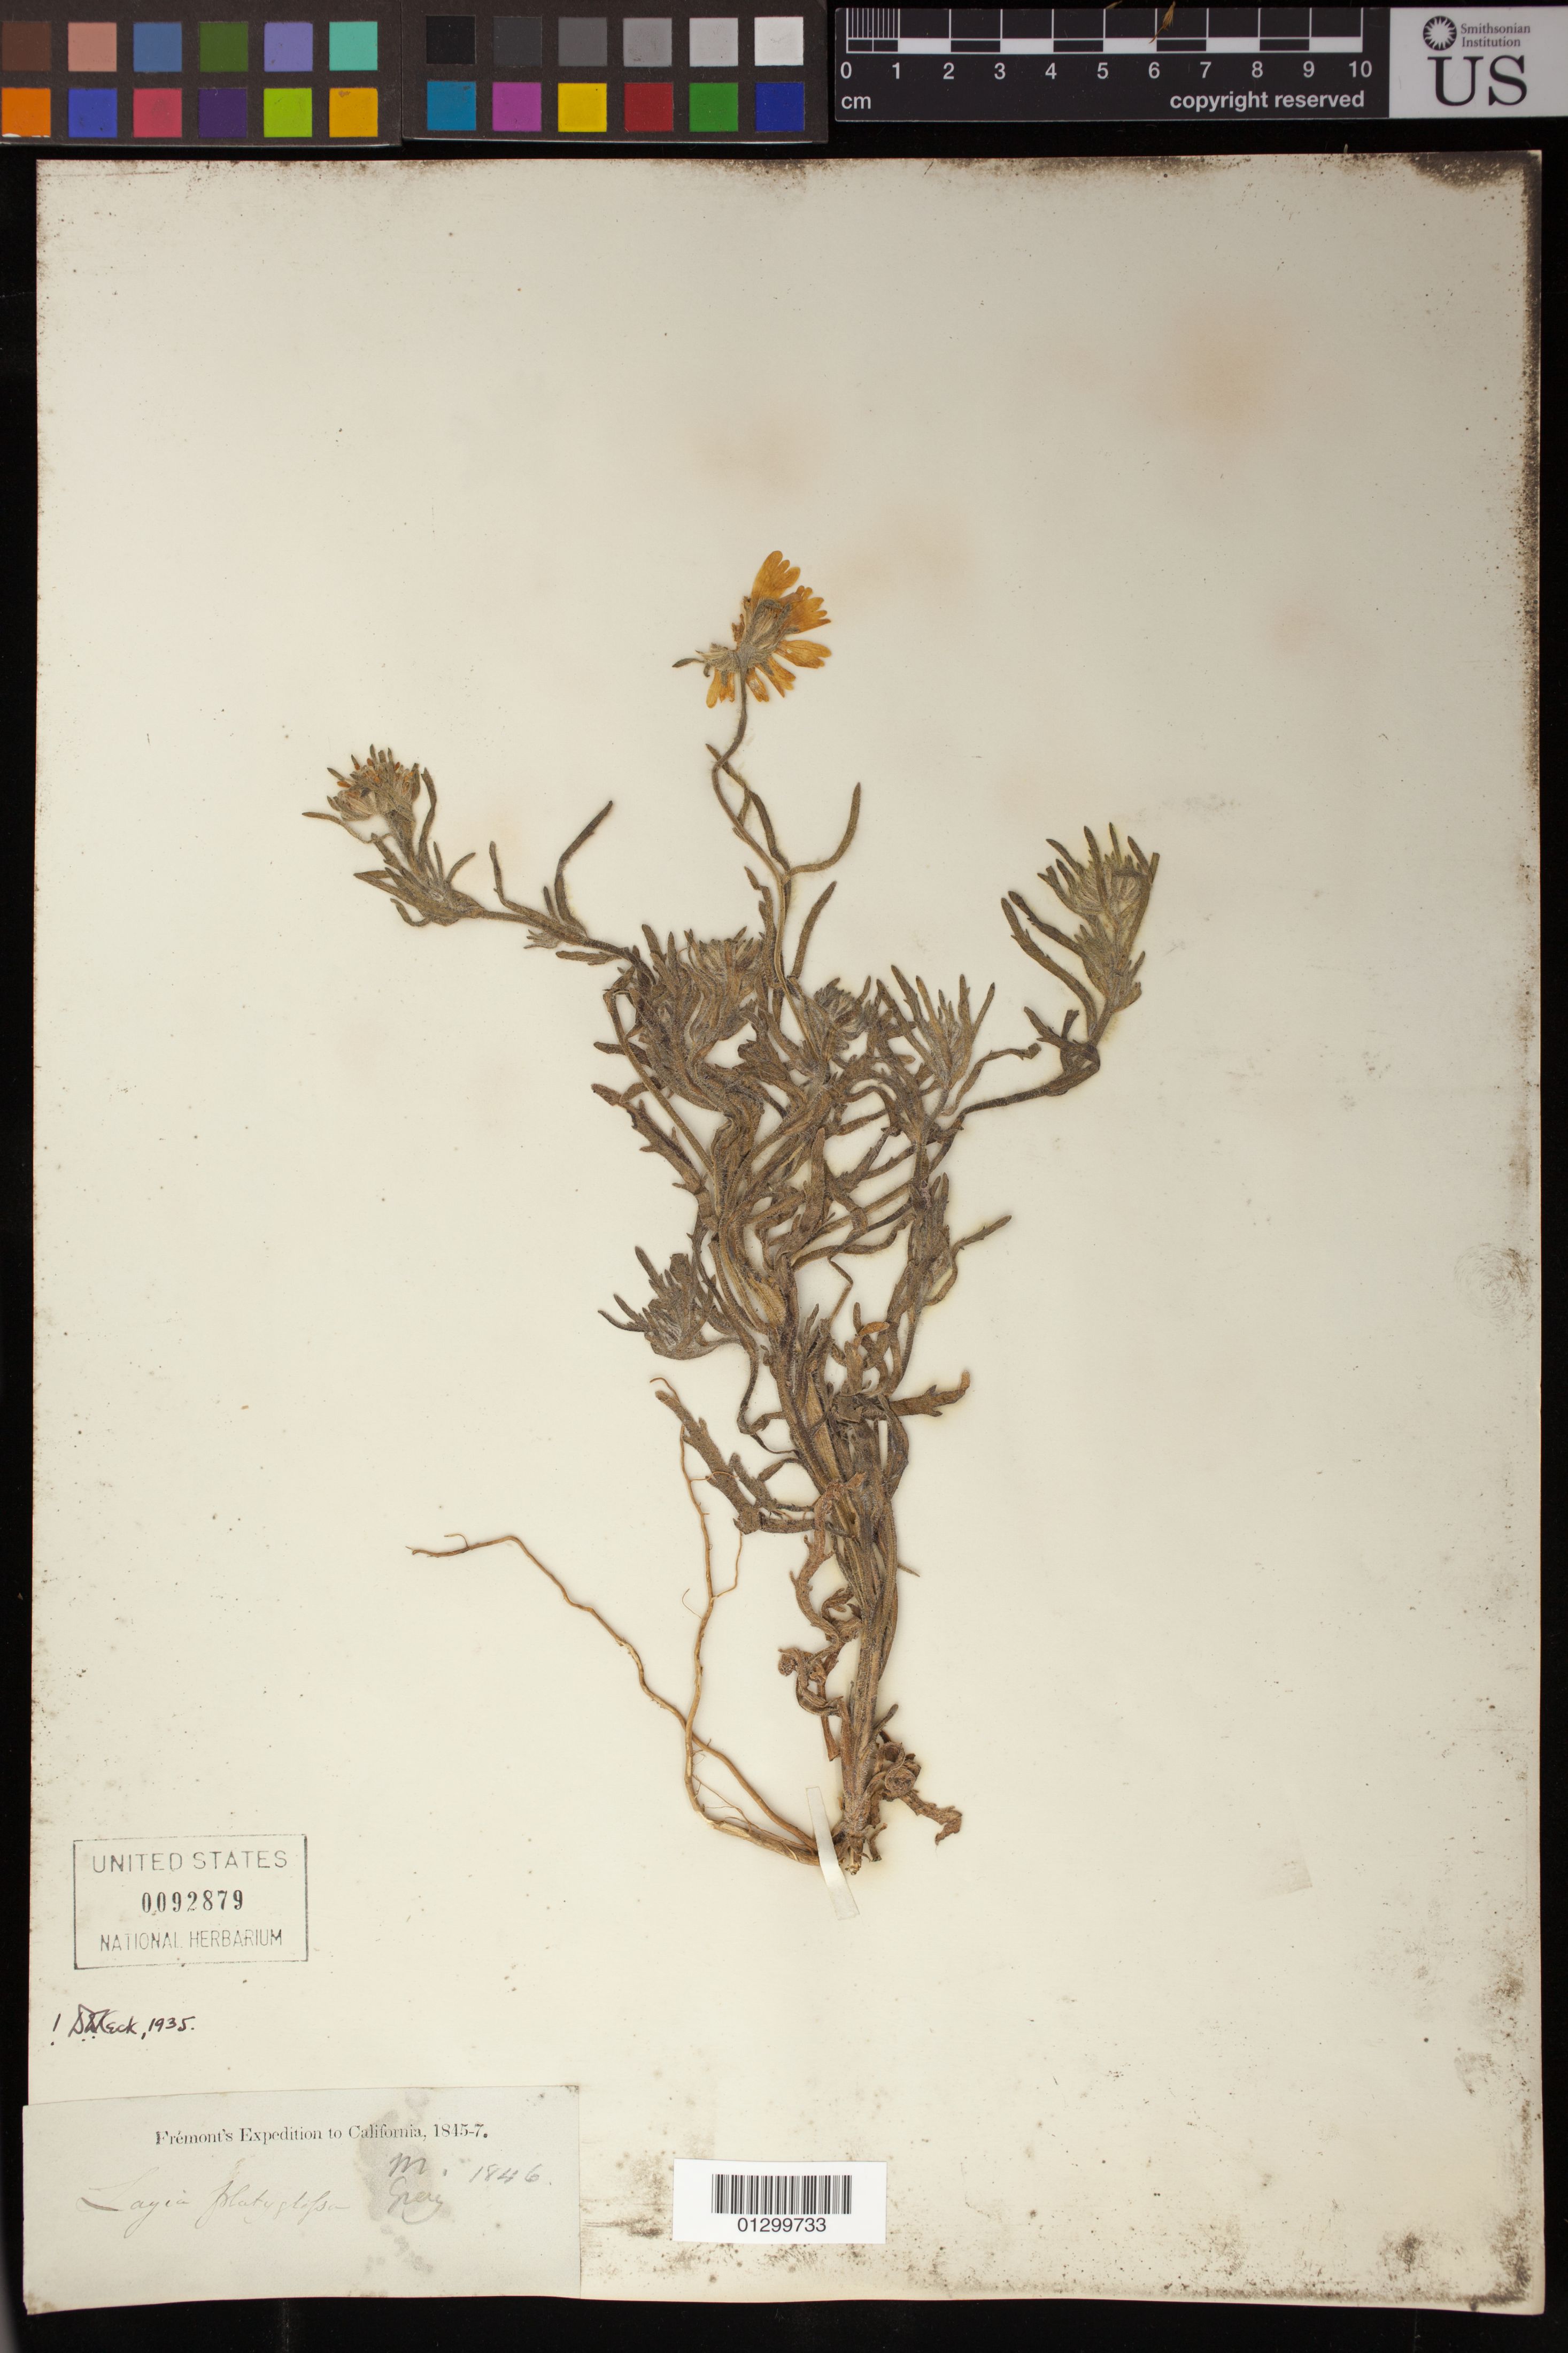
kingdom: Plantae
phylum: Tracheophyta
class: Magnoliopsida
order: Asterales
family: Asteraceae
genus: Layia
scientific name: Layia platyglossa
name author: A. Gray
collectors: J. C. Frémont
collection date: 1846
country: United States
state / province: California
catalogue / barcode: US 92879